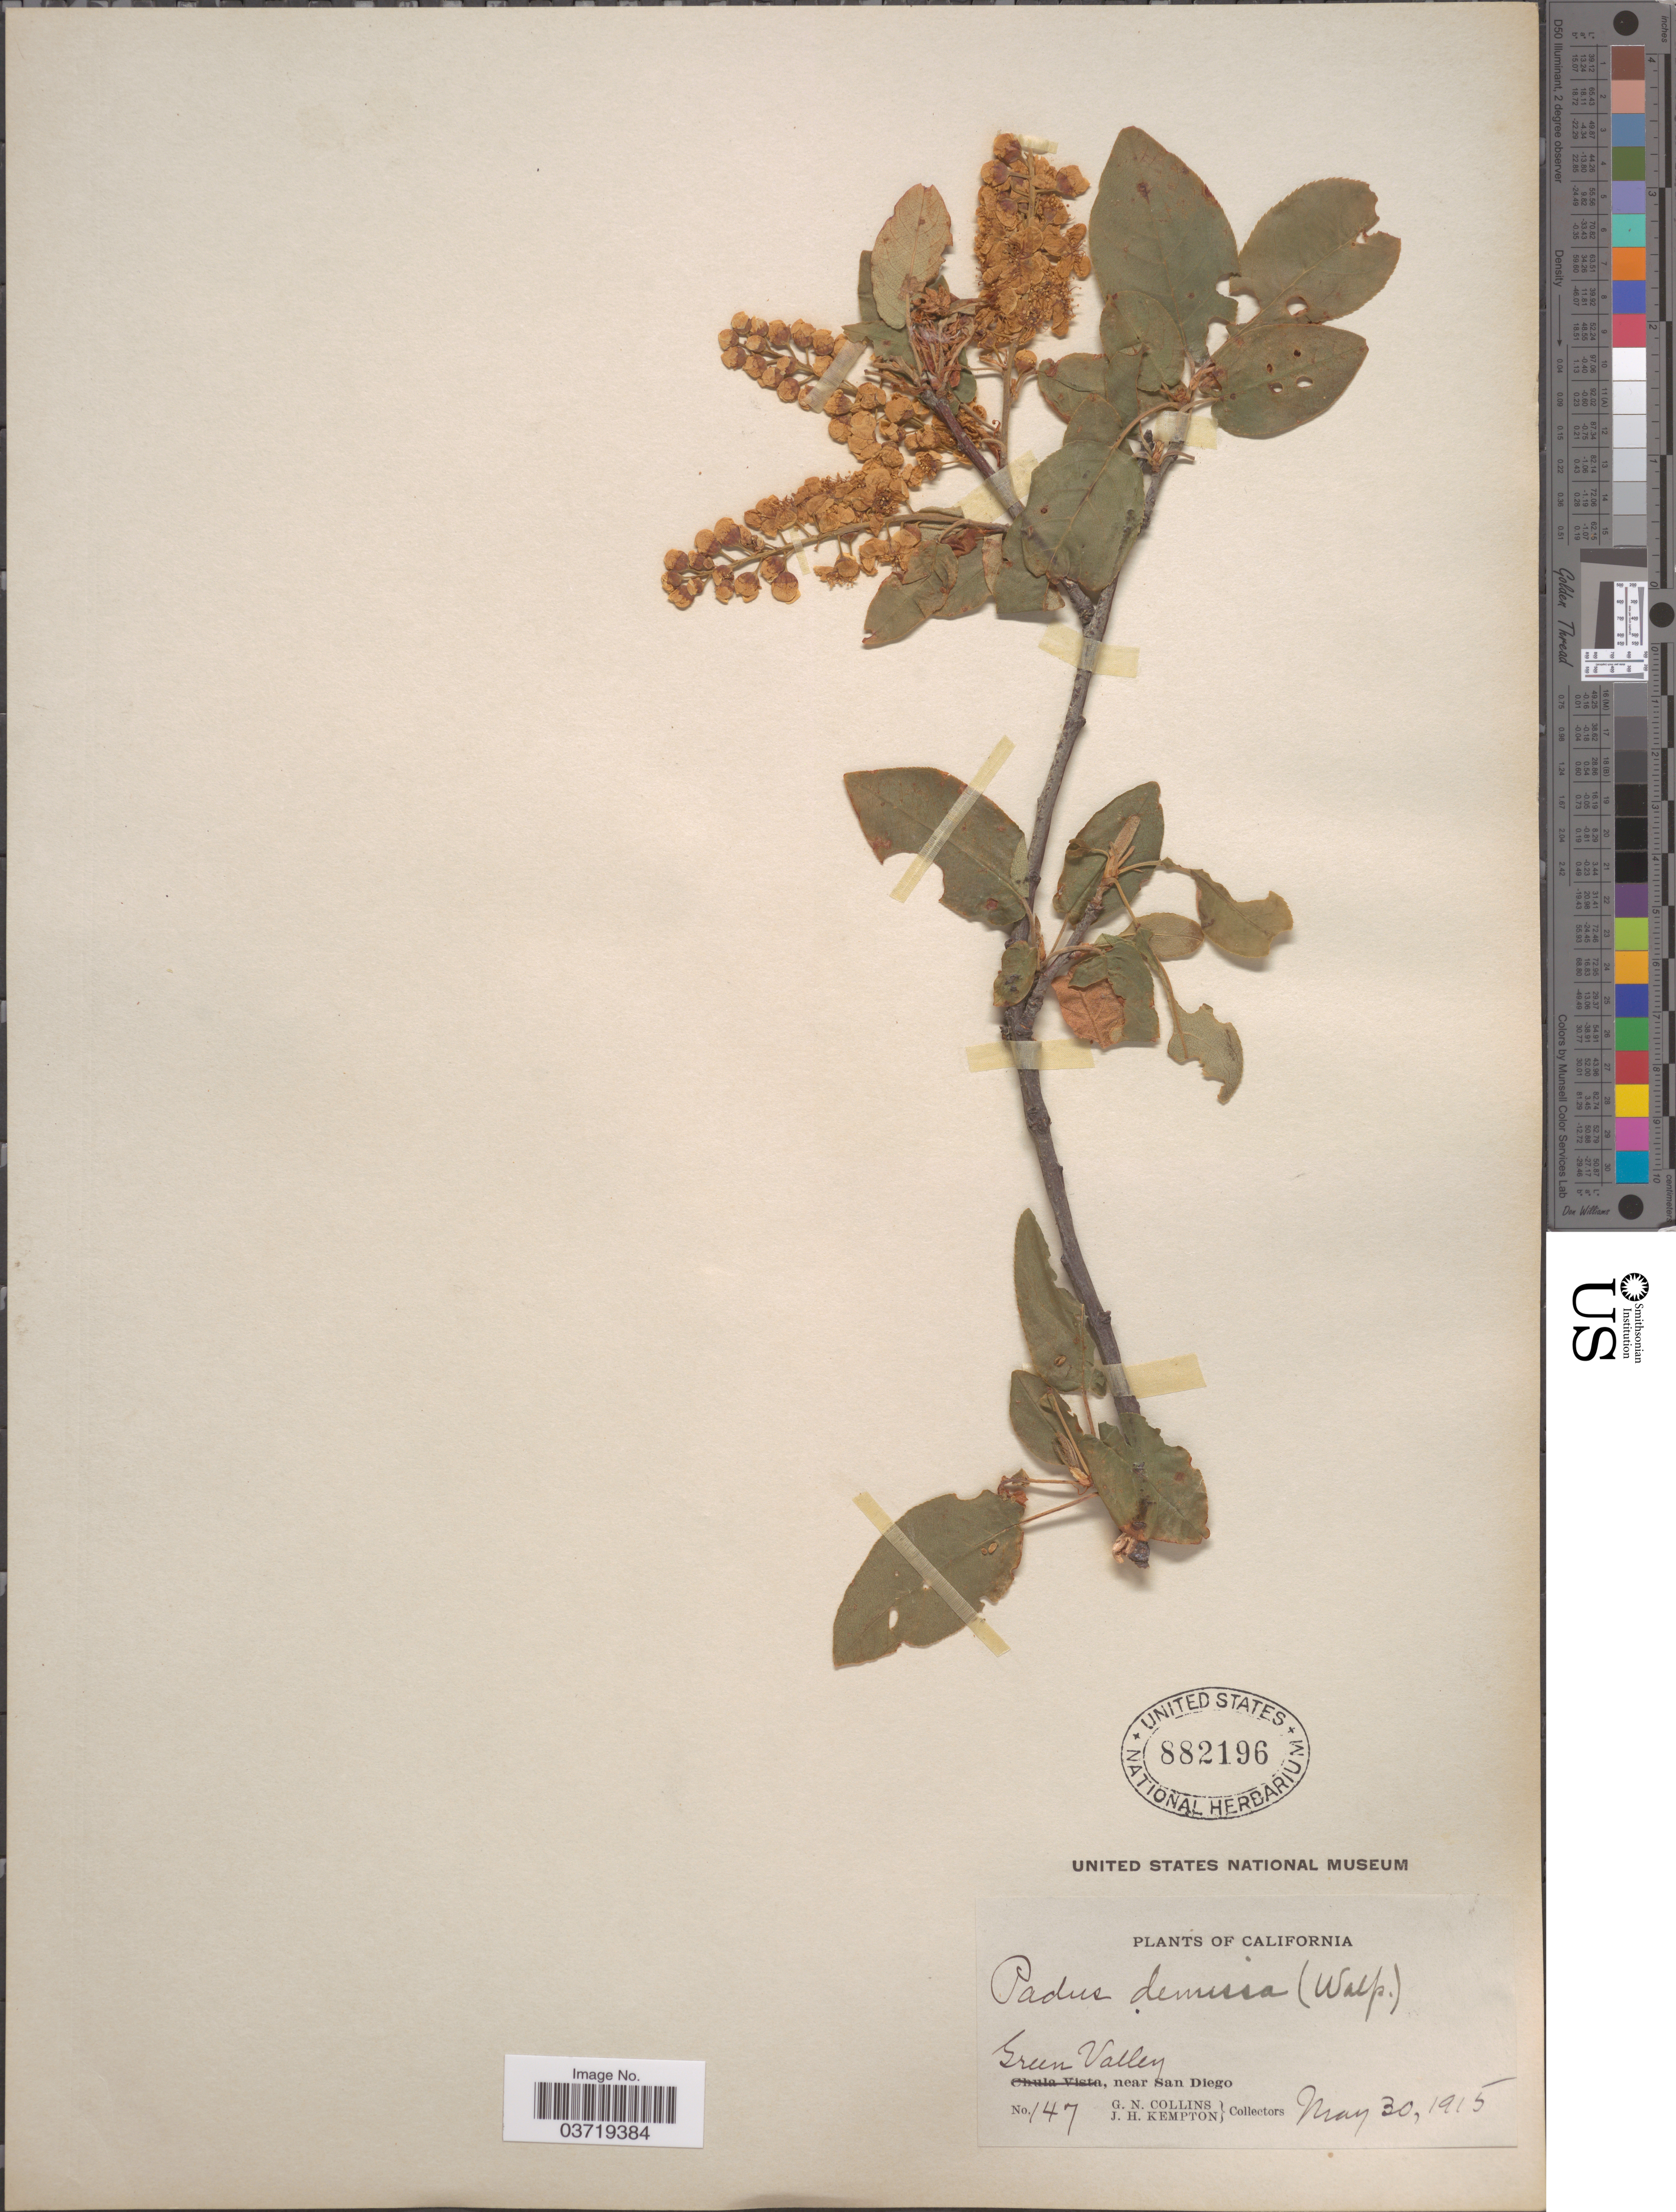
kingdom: Plantae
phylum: Tracheophyta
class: Magnoliopsida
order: Rosales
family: Rosaceae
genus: Prunus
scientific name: Prunus virginiana var. demissa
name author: (Nutt.) Torr.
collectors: G. Collins & J. H. Kempton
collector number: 147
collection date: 1915-05-30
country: United States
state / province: California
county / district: San Diego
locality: Green Valley, near San Diego.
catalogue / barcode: US 882196